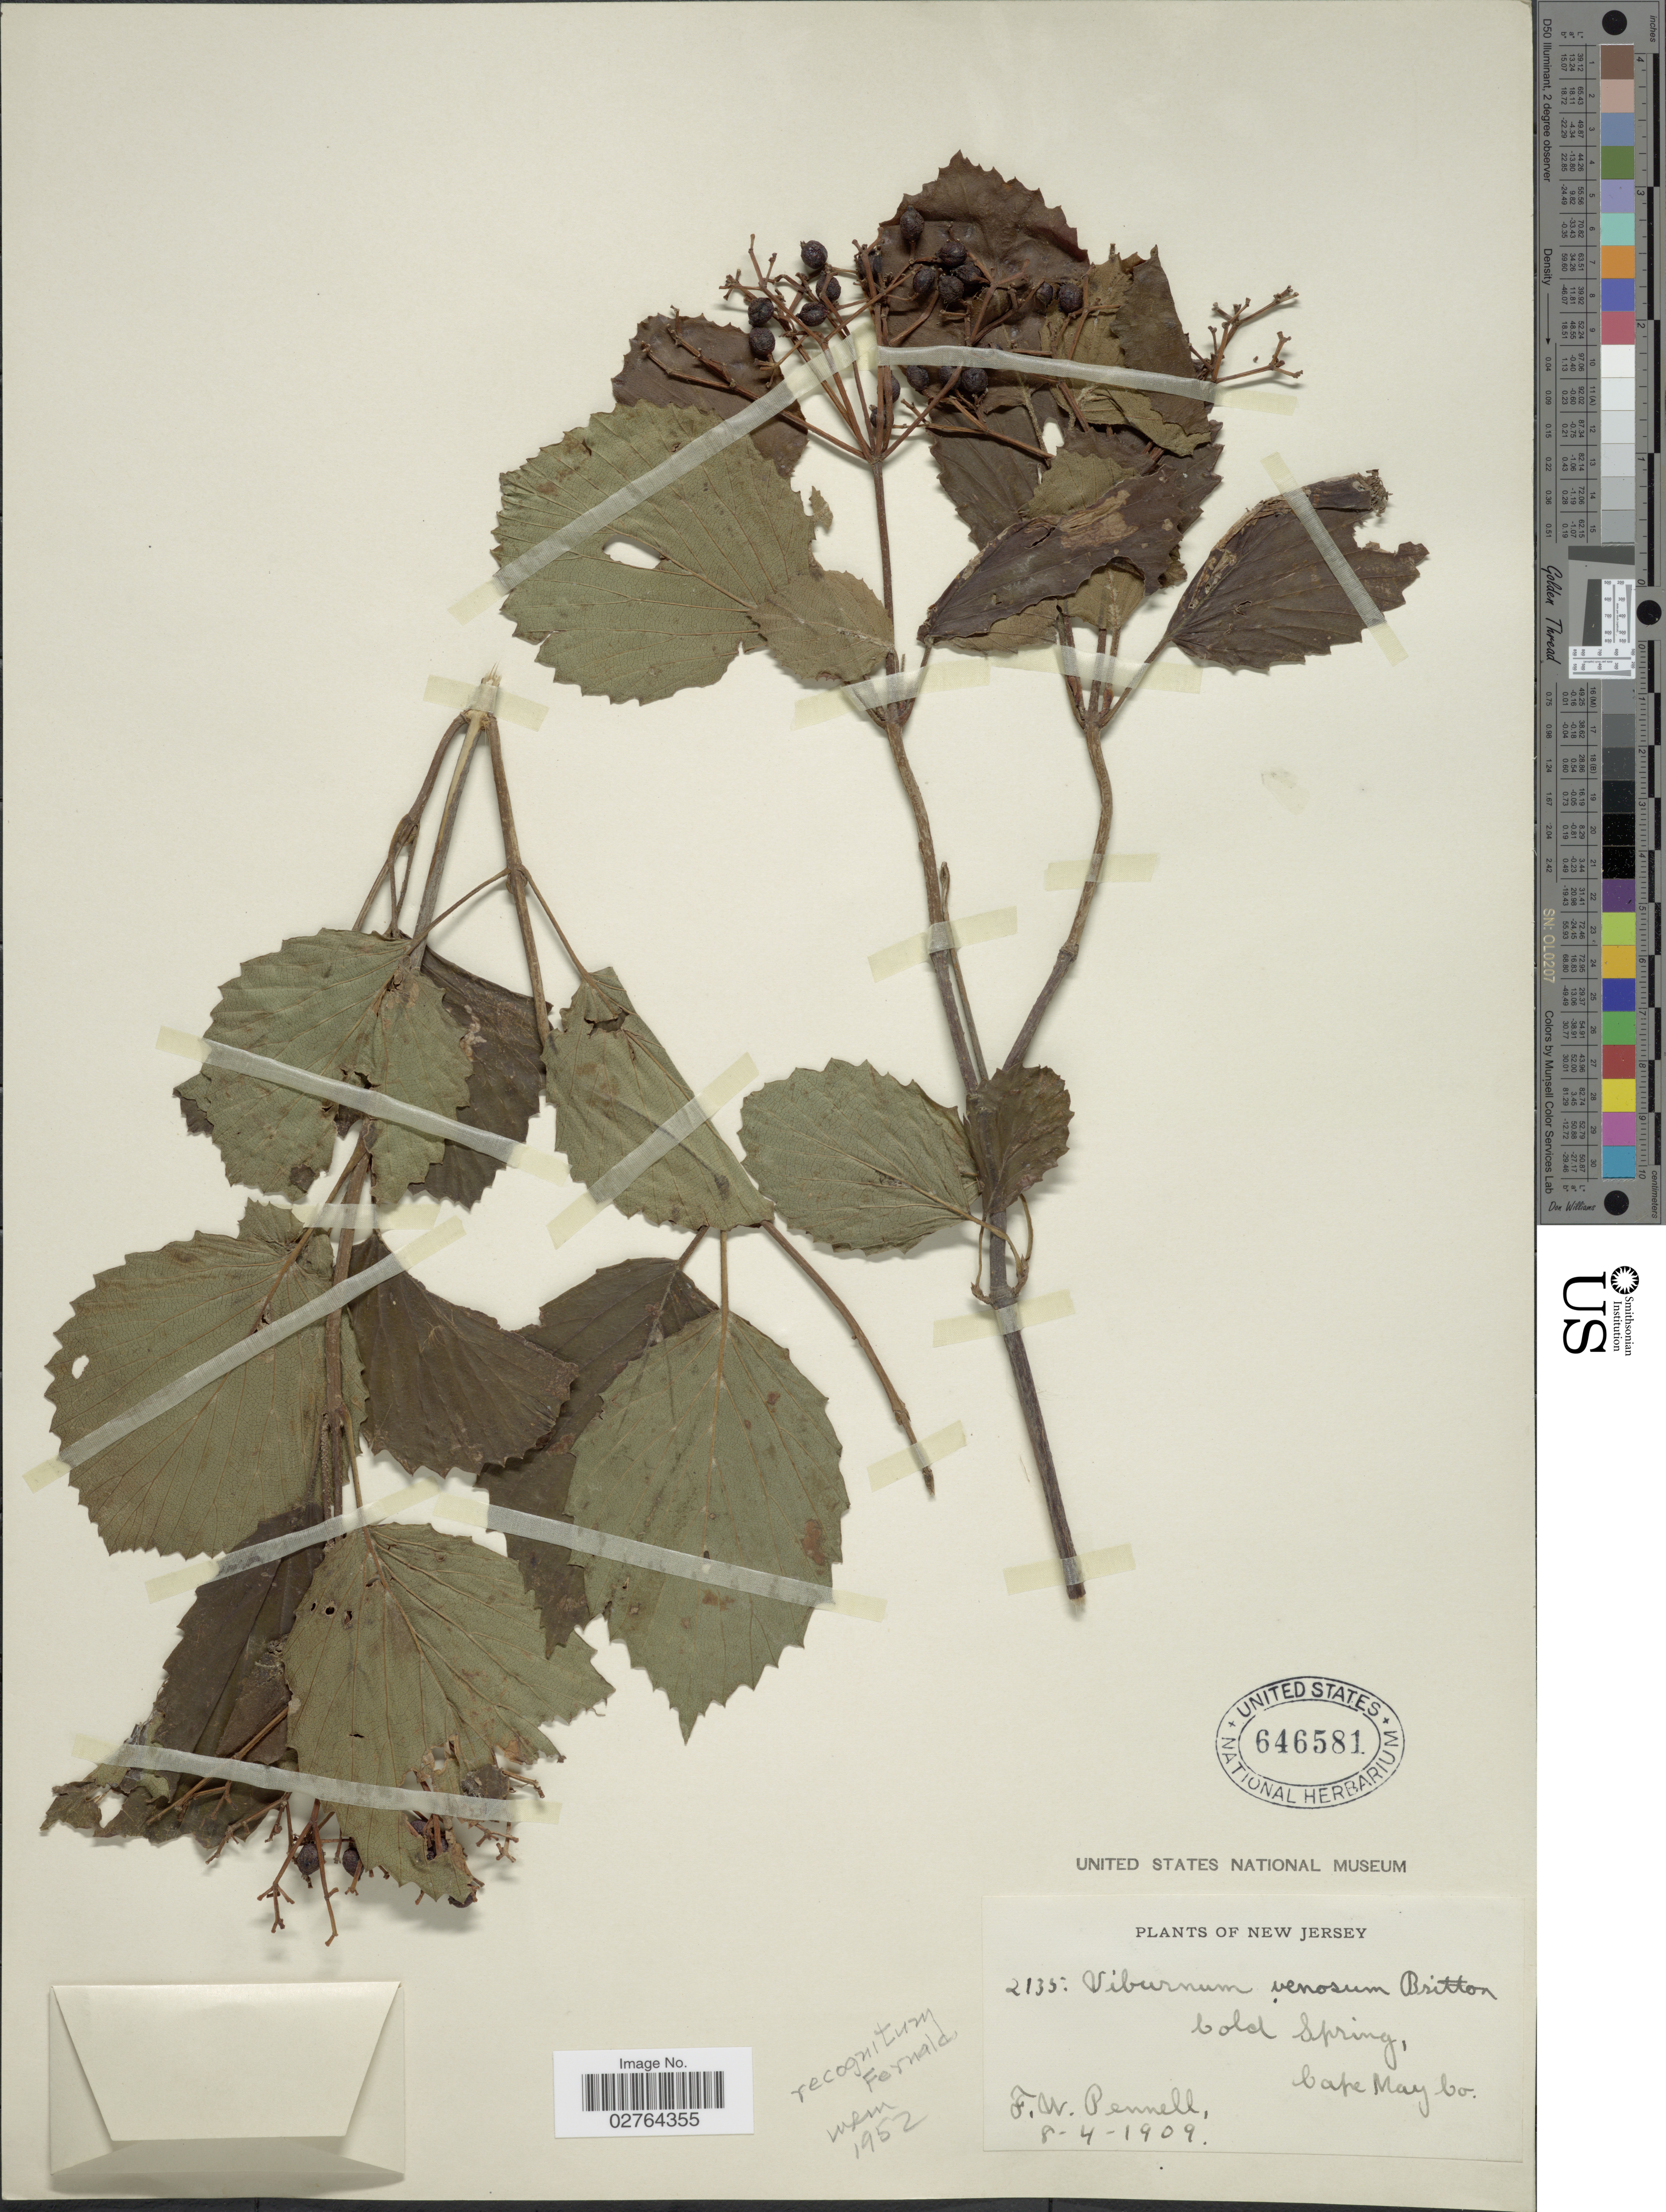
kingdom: Plantae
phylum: Tracheophyta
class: Magnoliopsida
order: Dipsacales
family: Viburnaceae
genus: Viburnum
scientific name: Viburnum recognitum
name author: Fernald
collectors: F. W. Pennell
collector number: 2135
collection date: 1909-04-08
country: United States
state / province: New Jersey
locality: Cape May Co.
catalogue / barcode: US 646581